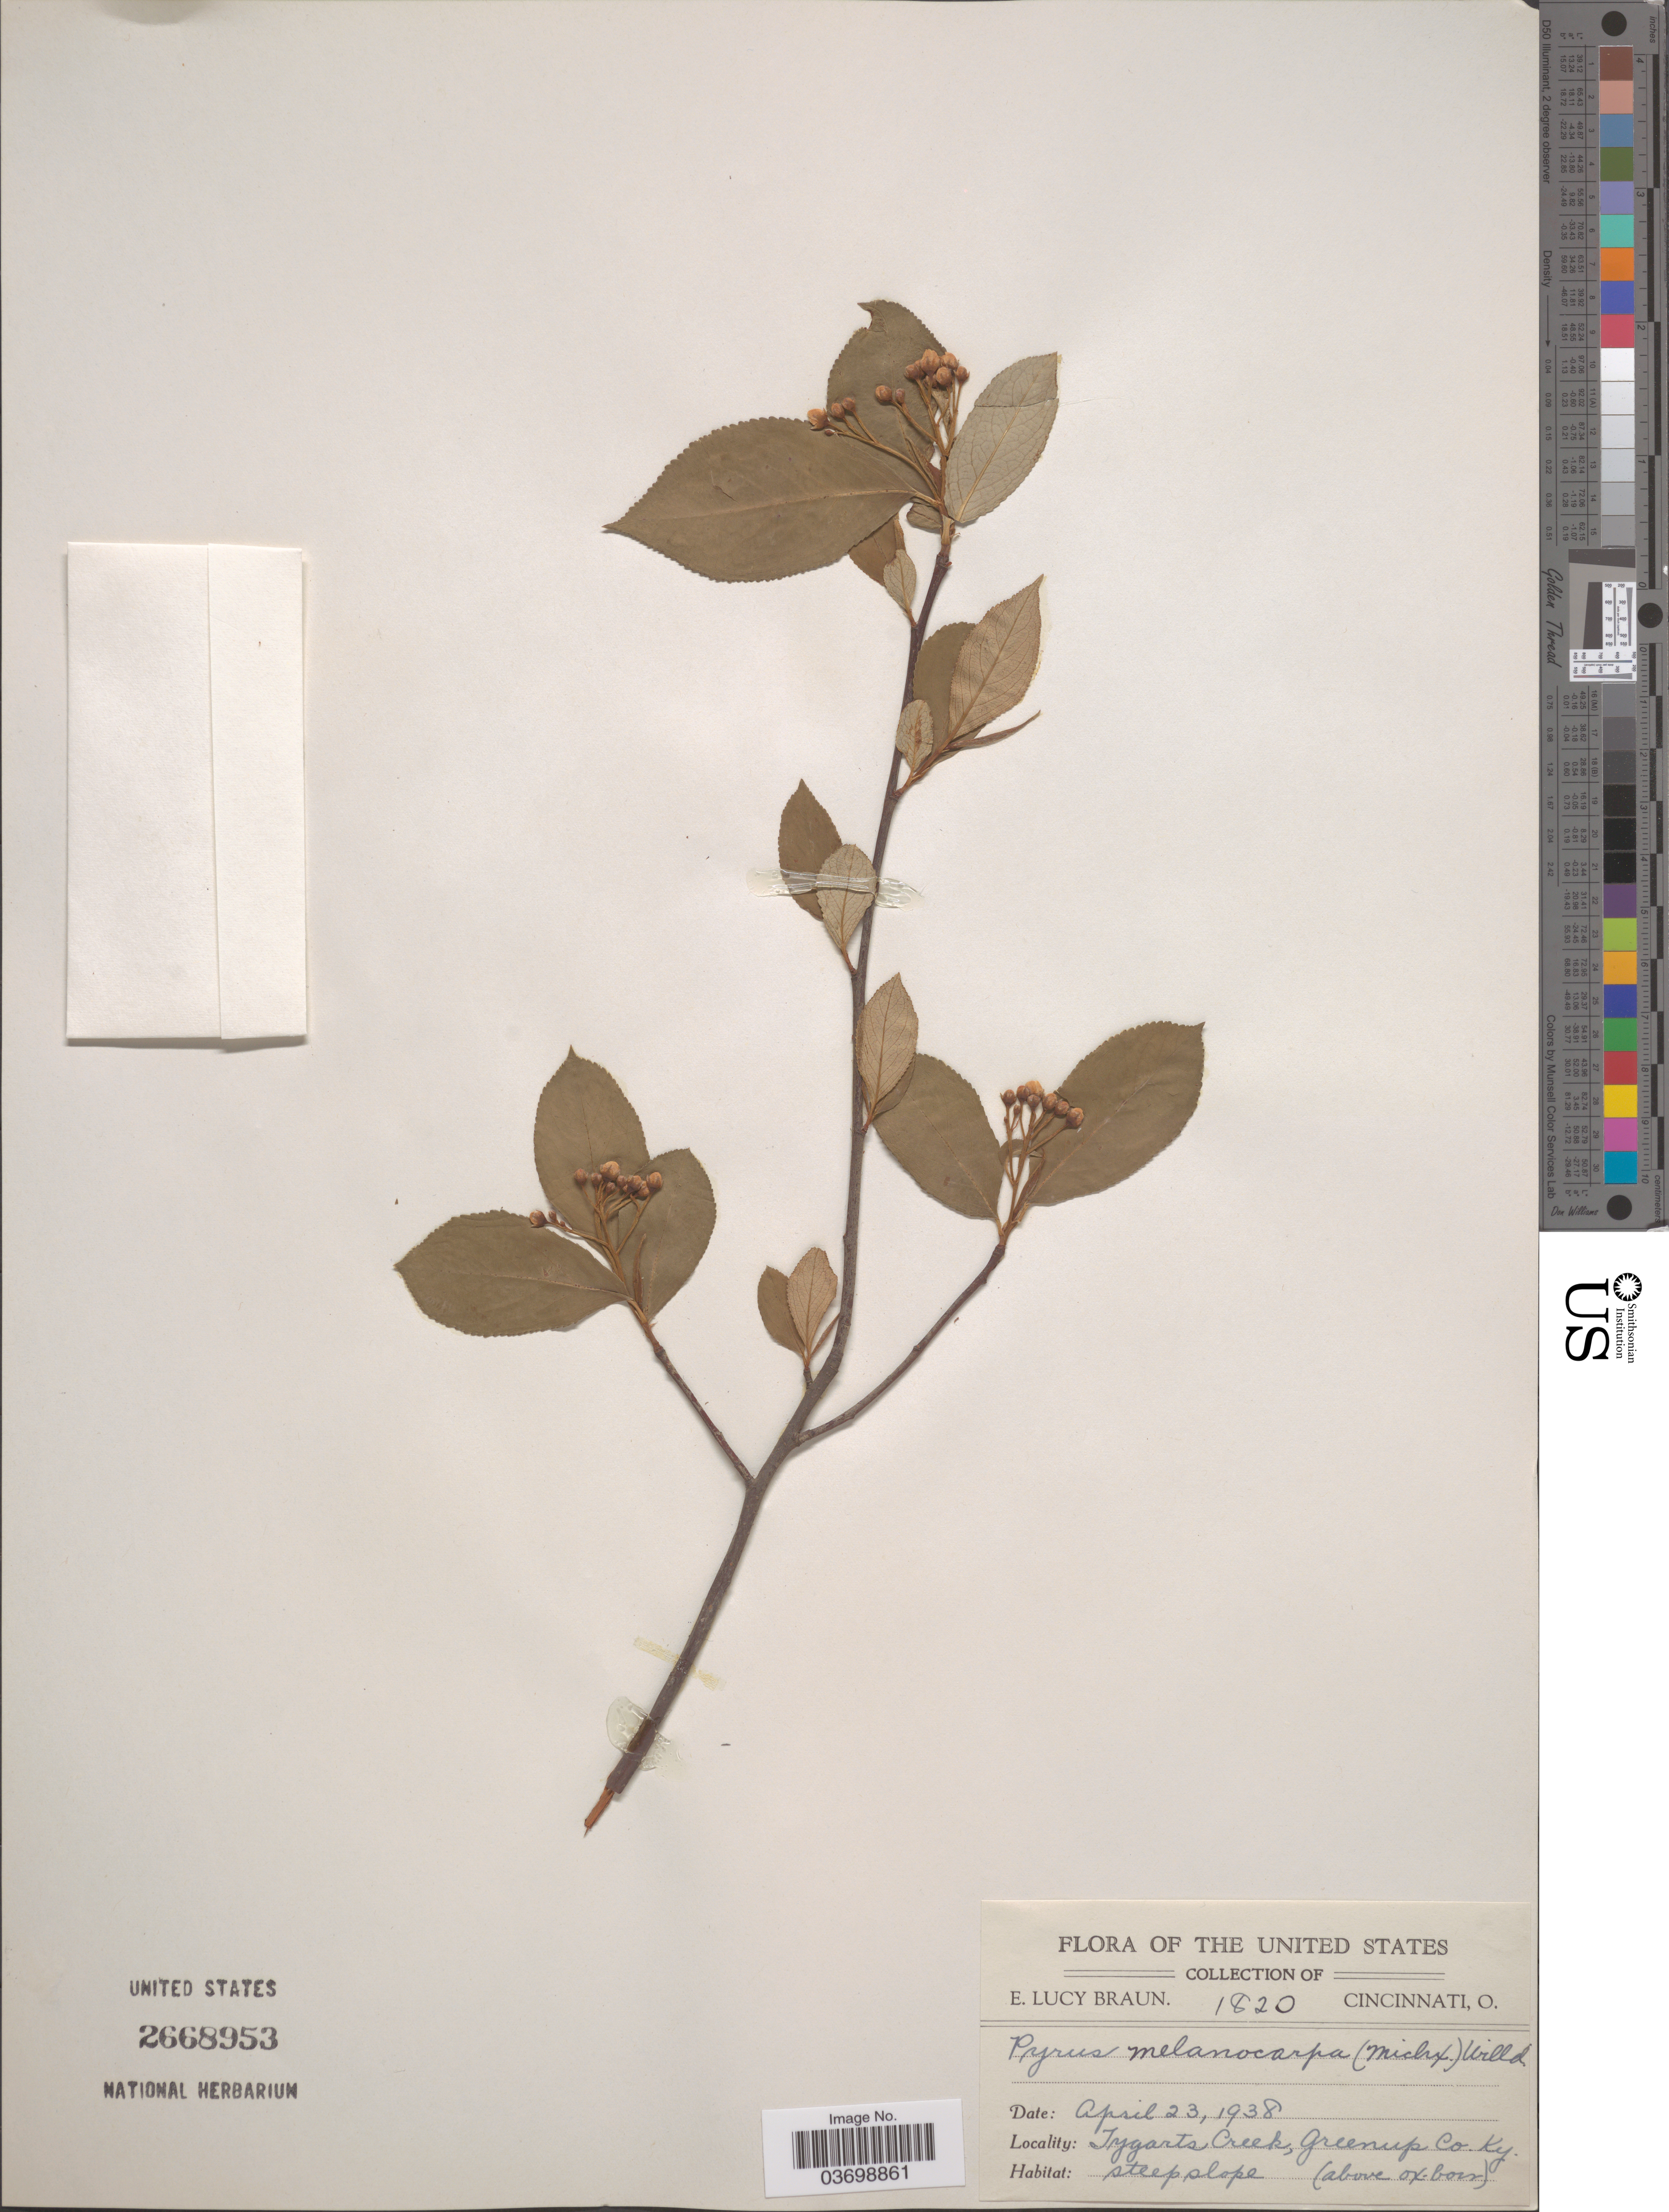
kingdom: Plantae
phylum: Tracheophyta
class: Magnoliopsida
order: Rosales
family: Rosaceae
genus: Aronia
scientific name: Aronia melanocarpa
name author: (Michx.) Elliott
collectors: E. L. Braun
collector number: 1820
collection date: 1938-04-23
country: United States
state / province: Kentucky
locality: Tygarts Creek, Greenup Co.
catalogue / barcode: US 2668953